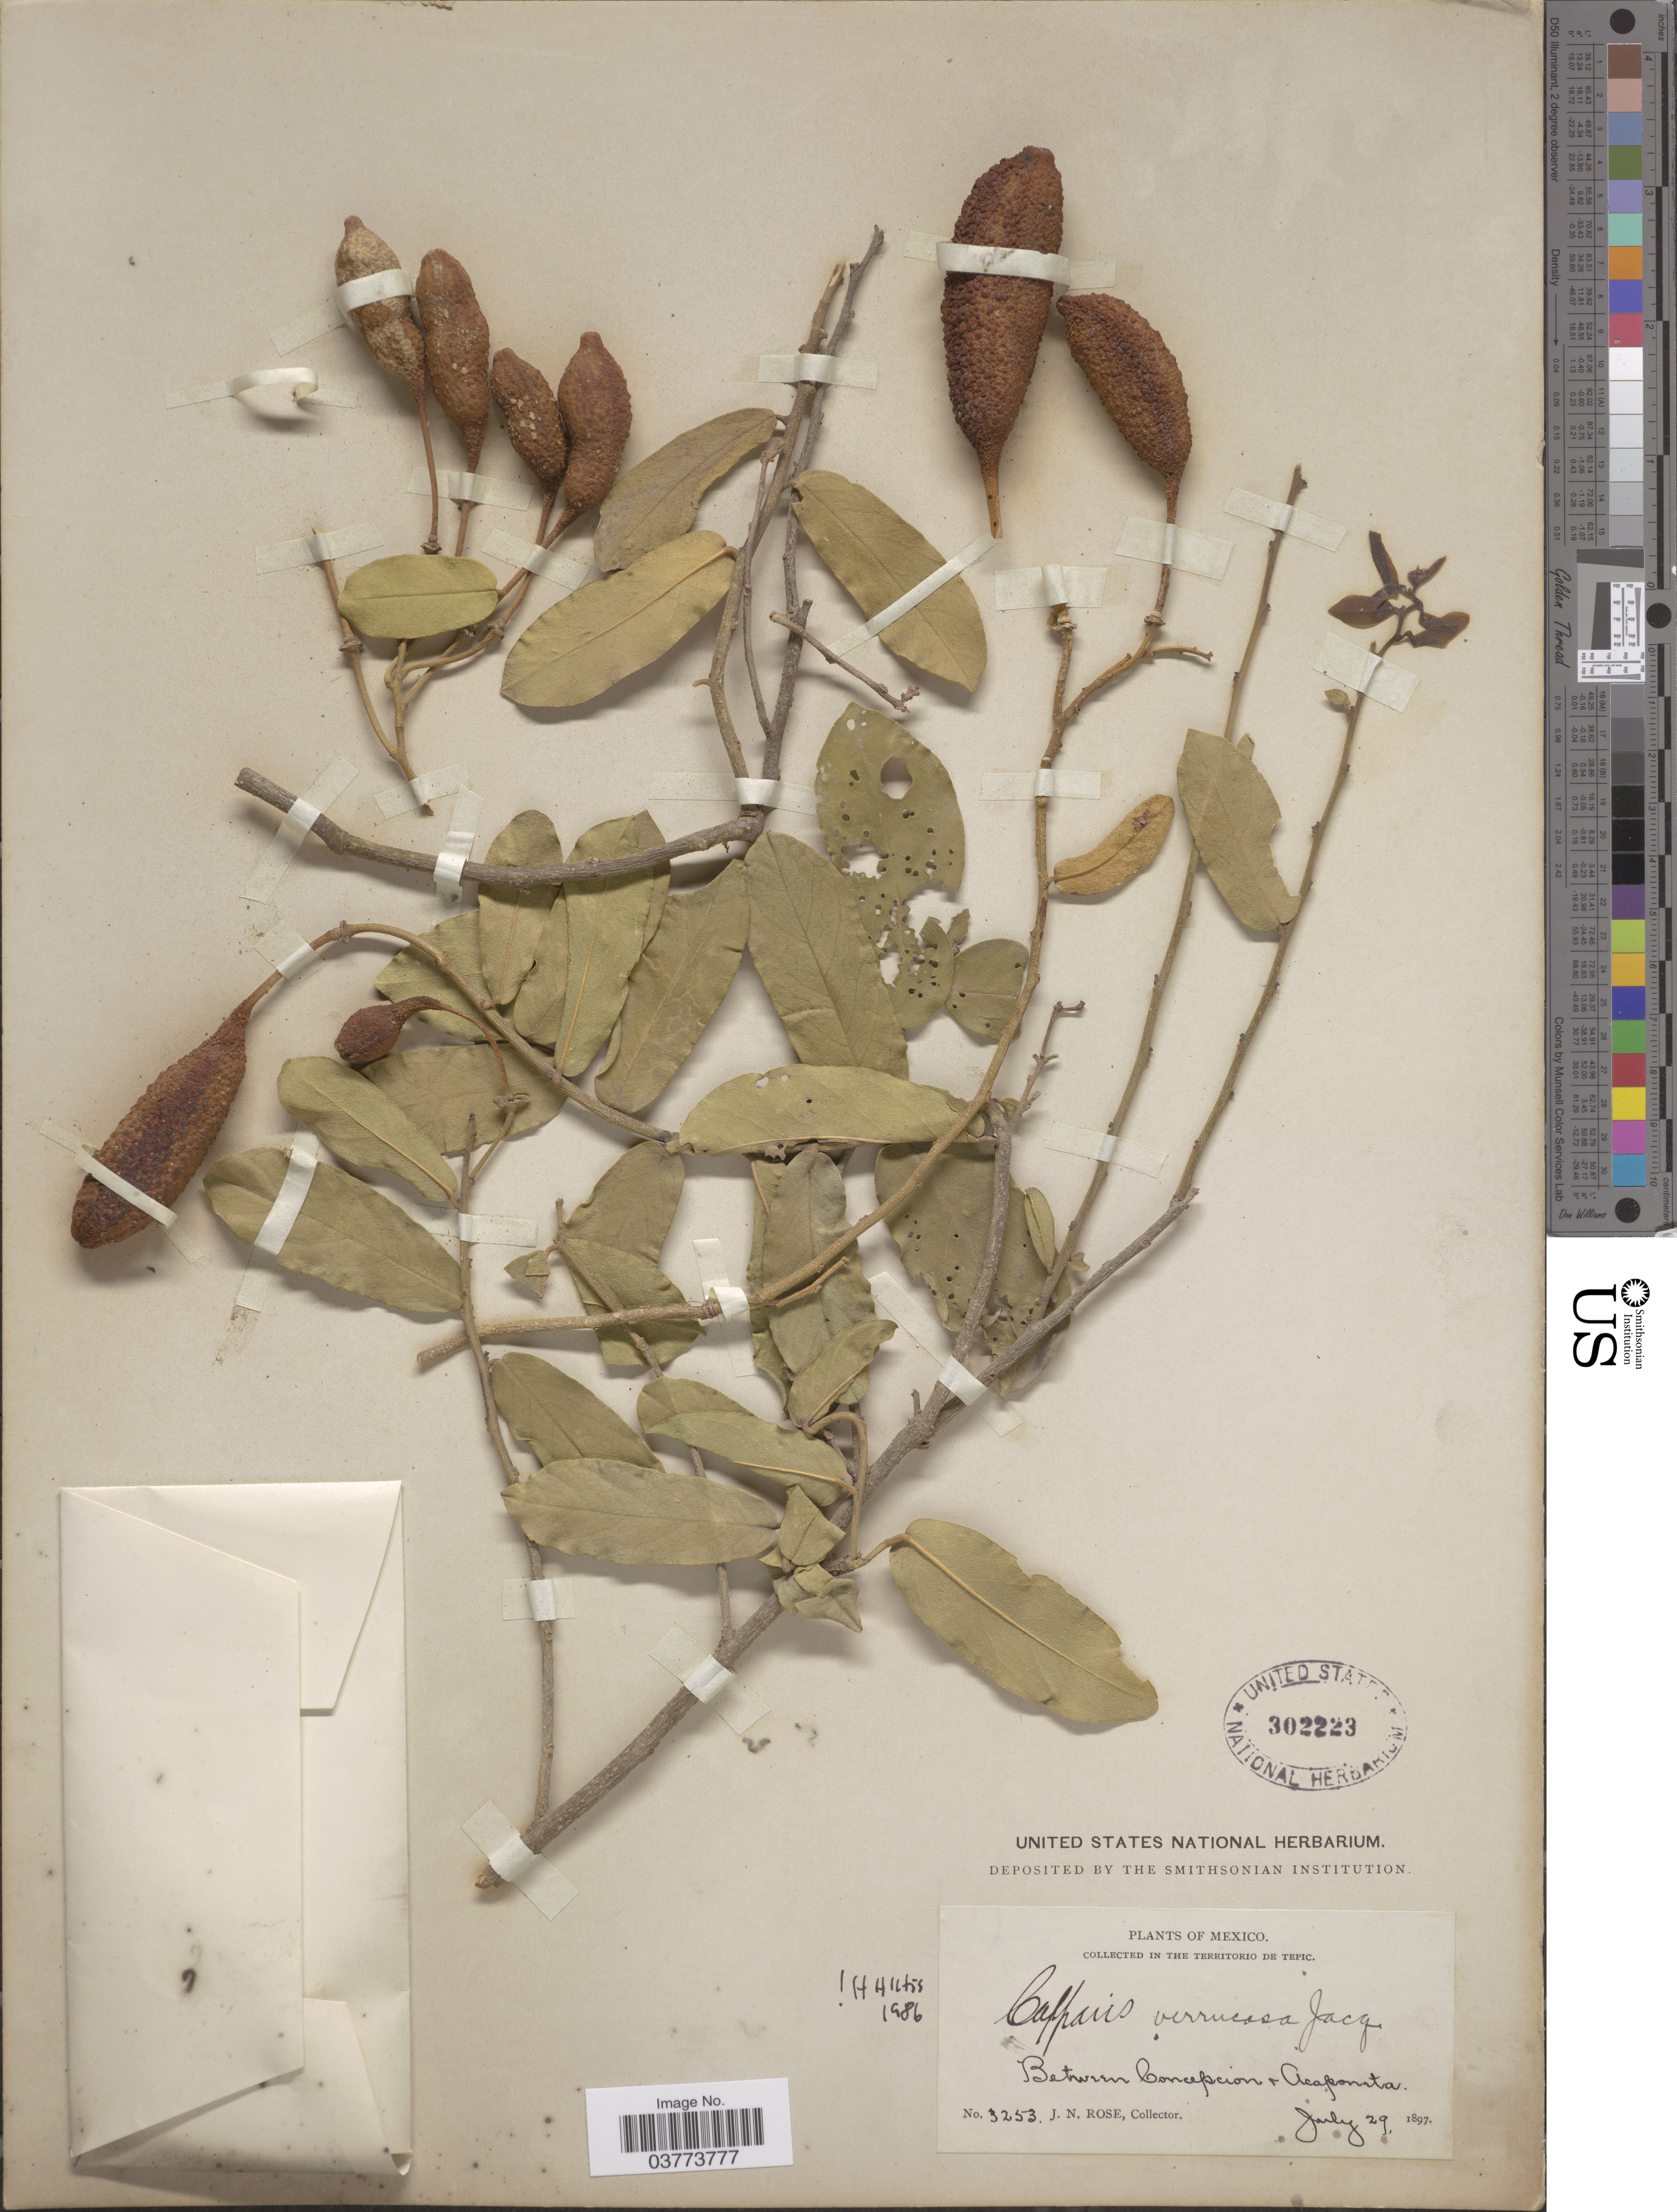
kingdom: Plantae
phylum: Tracheophyta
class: Magnoliopsida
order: Brassicales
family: Capparaceae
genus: Cynophalla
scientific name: Cynophalla verrucosa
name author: (Jacq.) J. Presl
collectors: J. N. Rose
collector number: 3253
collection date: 1897-07-29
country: Mexico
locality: In the territorio de Tepic. Between Concepcion & Acaponeta.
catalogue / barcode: US 302223